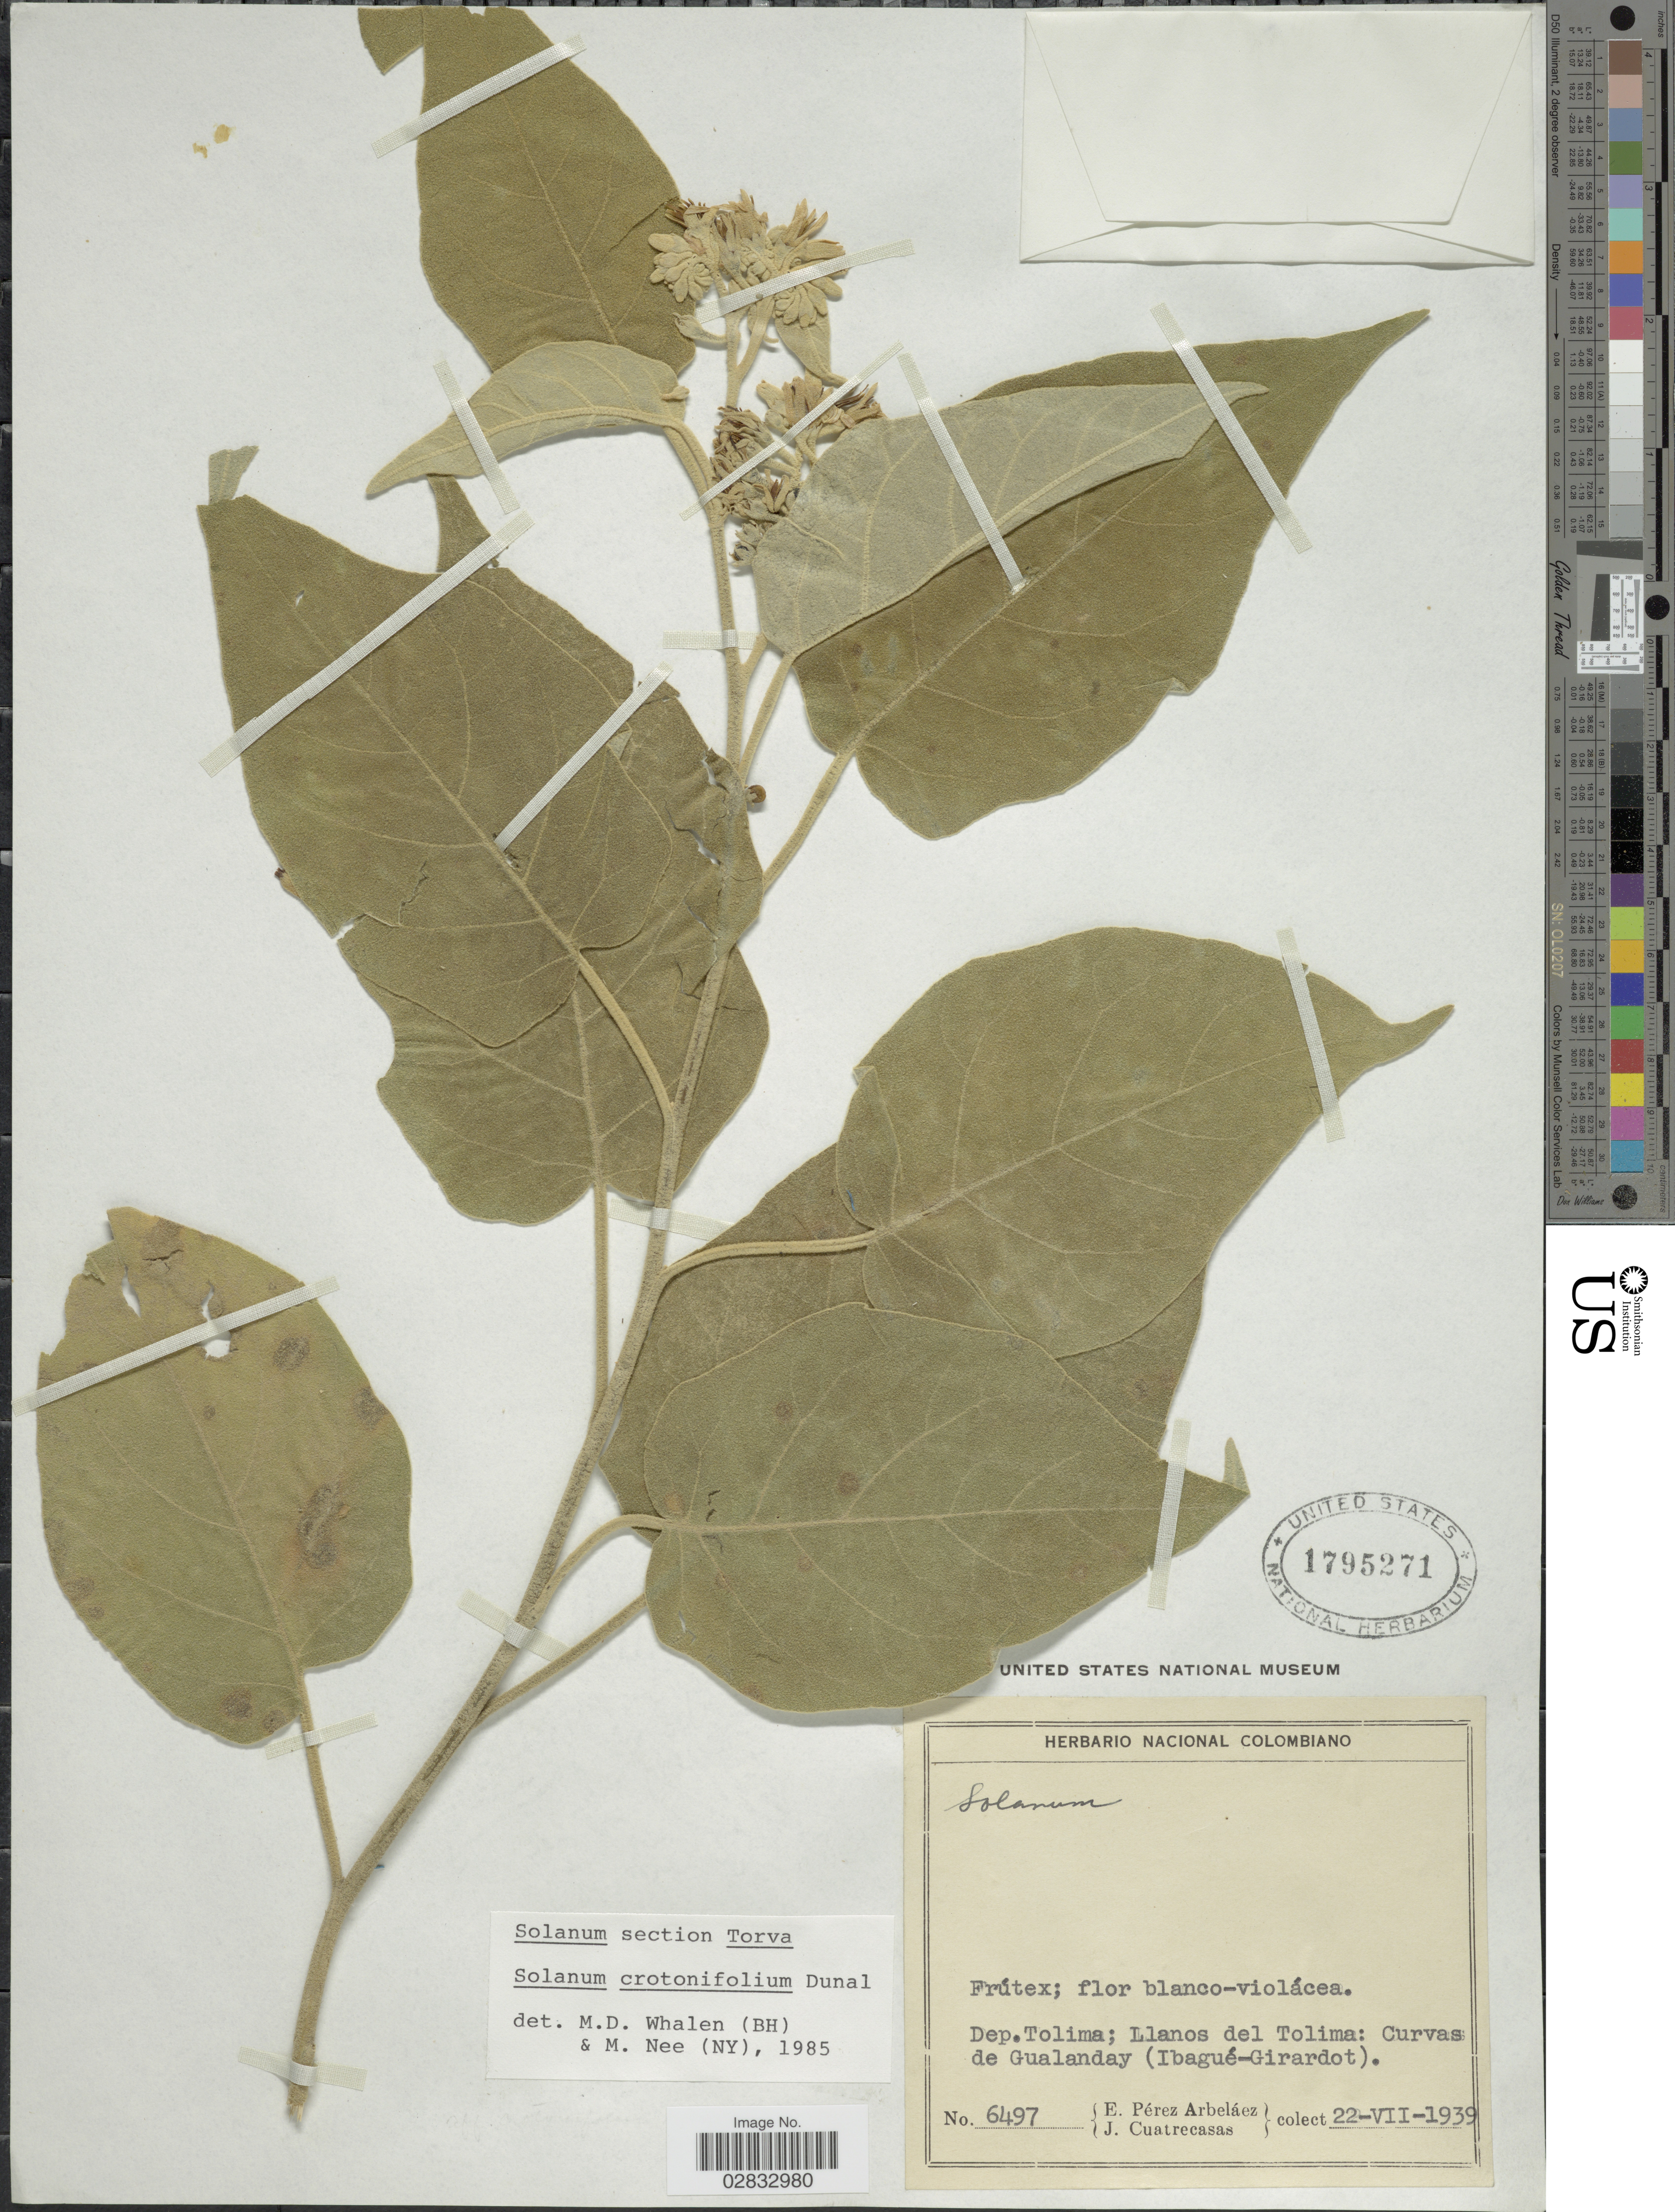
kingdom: Plantae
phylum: Tracheophyta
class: Magnoliopsida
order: Solanales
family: Solanaceae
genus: Solanum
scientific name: Solanum crotonifolium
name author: Dunal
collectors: E. Pérez Arbeláez & J. Cuatrecasas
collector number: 6497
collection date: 1939-07-22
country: Colombia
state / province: Tolima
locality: Dep. Tolima; Llanos del Tolima: Curvas de Gualanday (Ibagué-Girardot).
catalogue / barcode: US 1795271